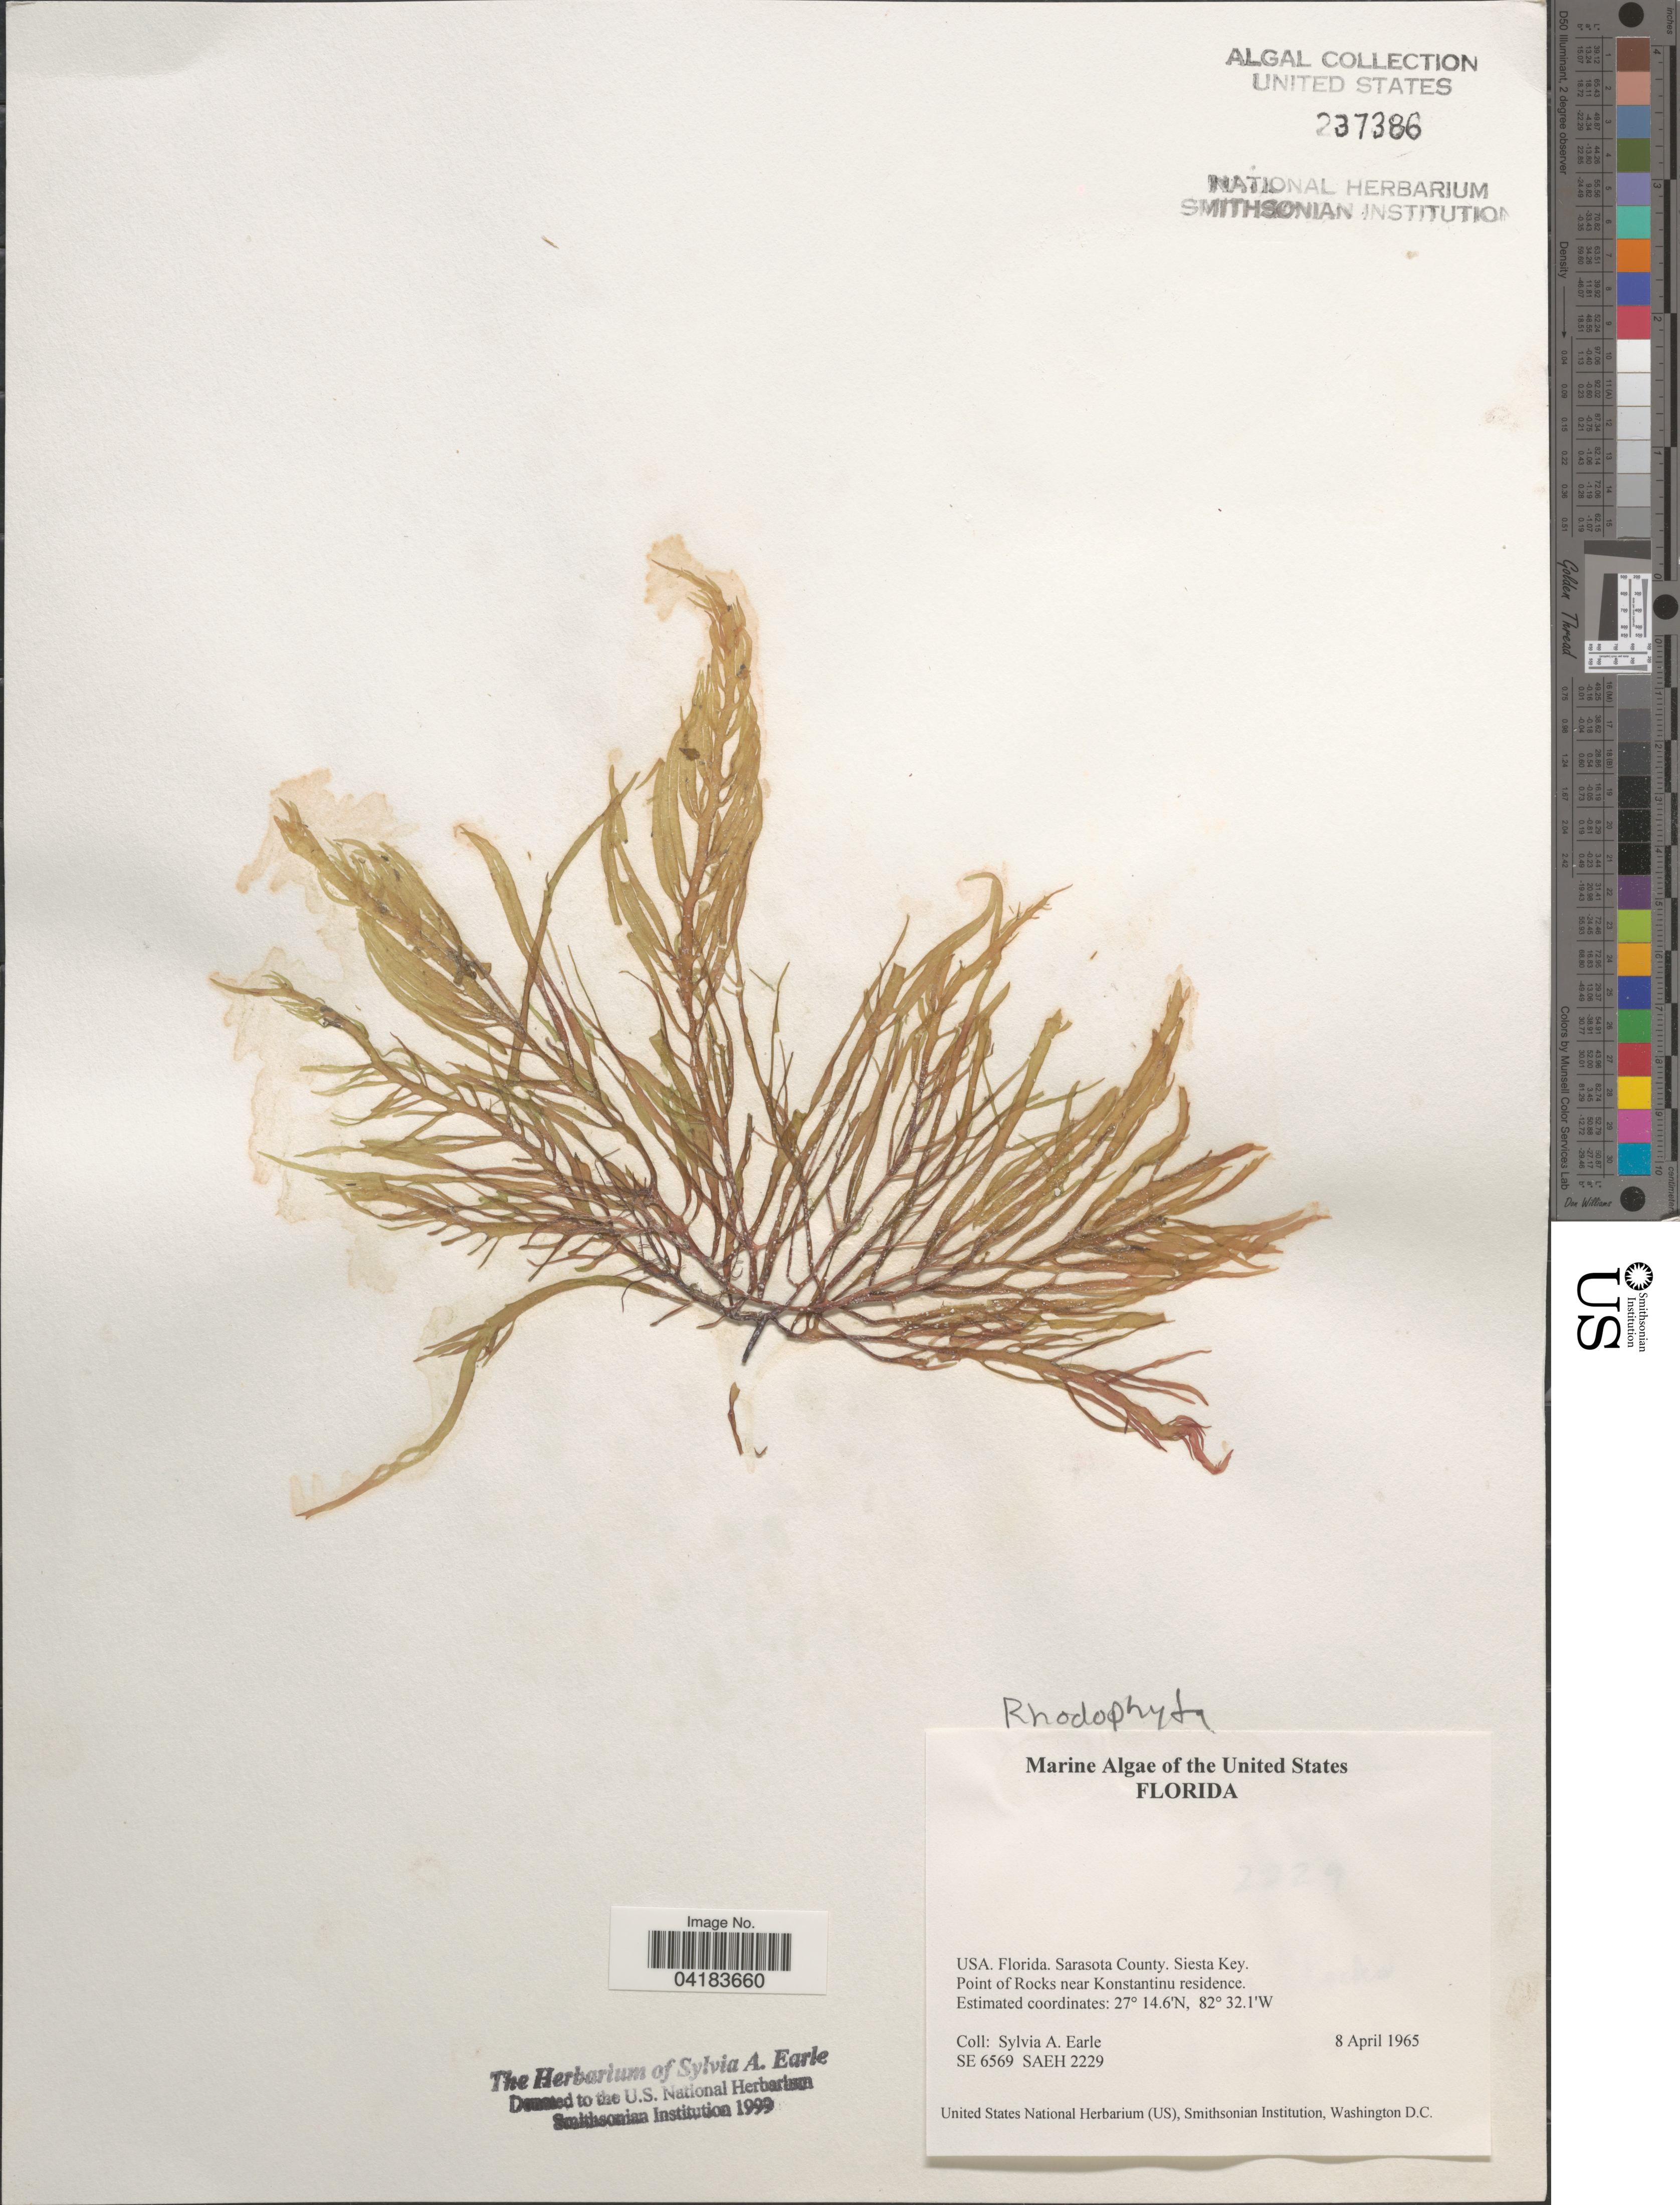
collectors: S. A. Earle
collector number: SE6569/SAEH2229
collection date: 1965-04-08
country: United States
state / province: Florida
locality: Sarasota County. Siesta Key. Point of Rocks near Konstantinu residence.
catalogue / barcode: US 237386